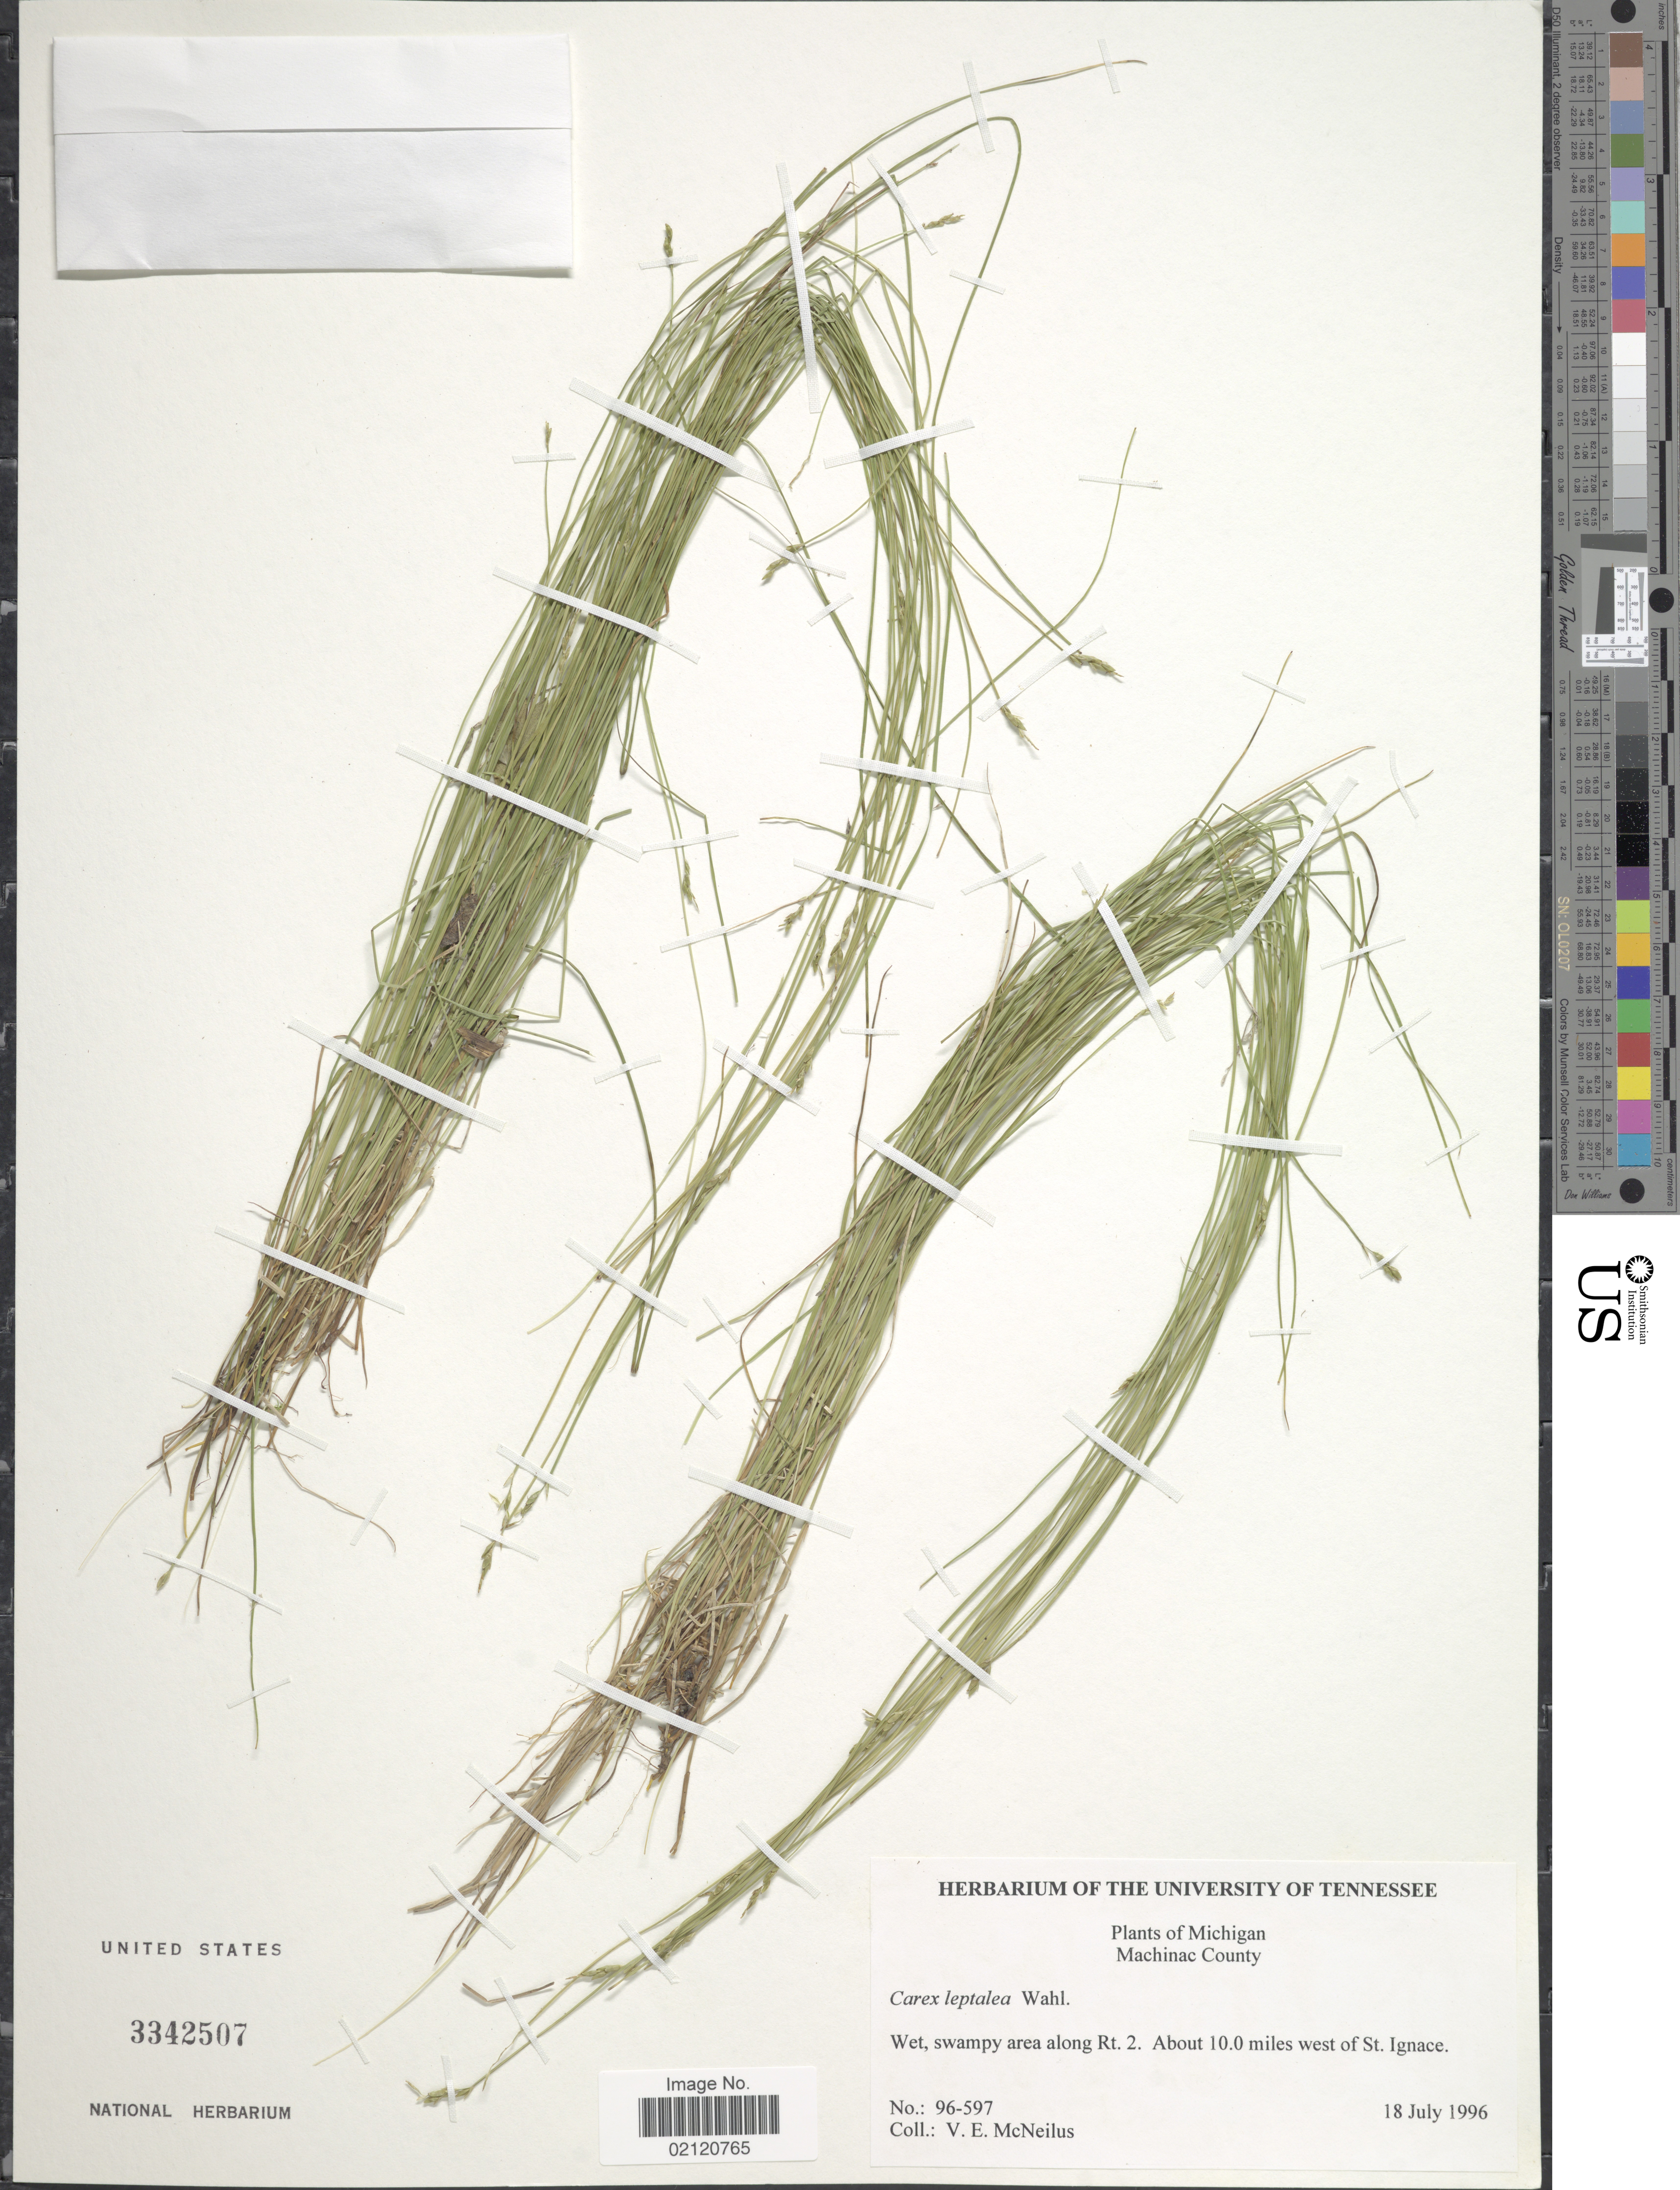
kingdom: Plantae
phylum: Tracheophyta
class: Liliopsida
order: Poales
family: Cyperaceae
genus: Carex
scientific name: Carex leptalea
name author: Wahlenb.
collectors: V. Mcneilus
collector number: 96-597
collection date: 1996-07-18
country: United States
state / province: Michigan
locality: Machinac County, wet, swampy area long Rt.2. About 10.0 miles west of St. Ignace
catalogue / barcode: US 332507